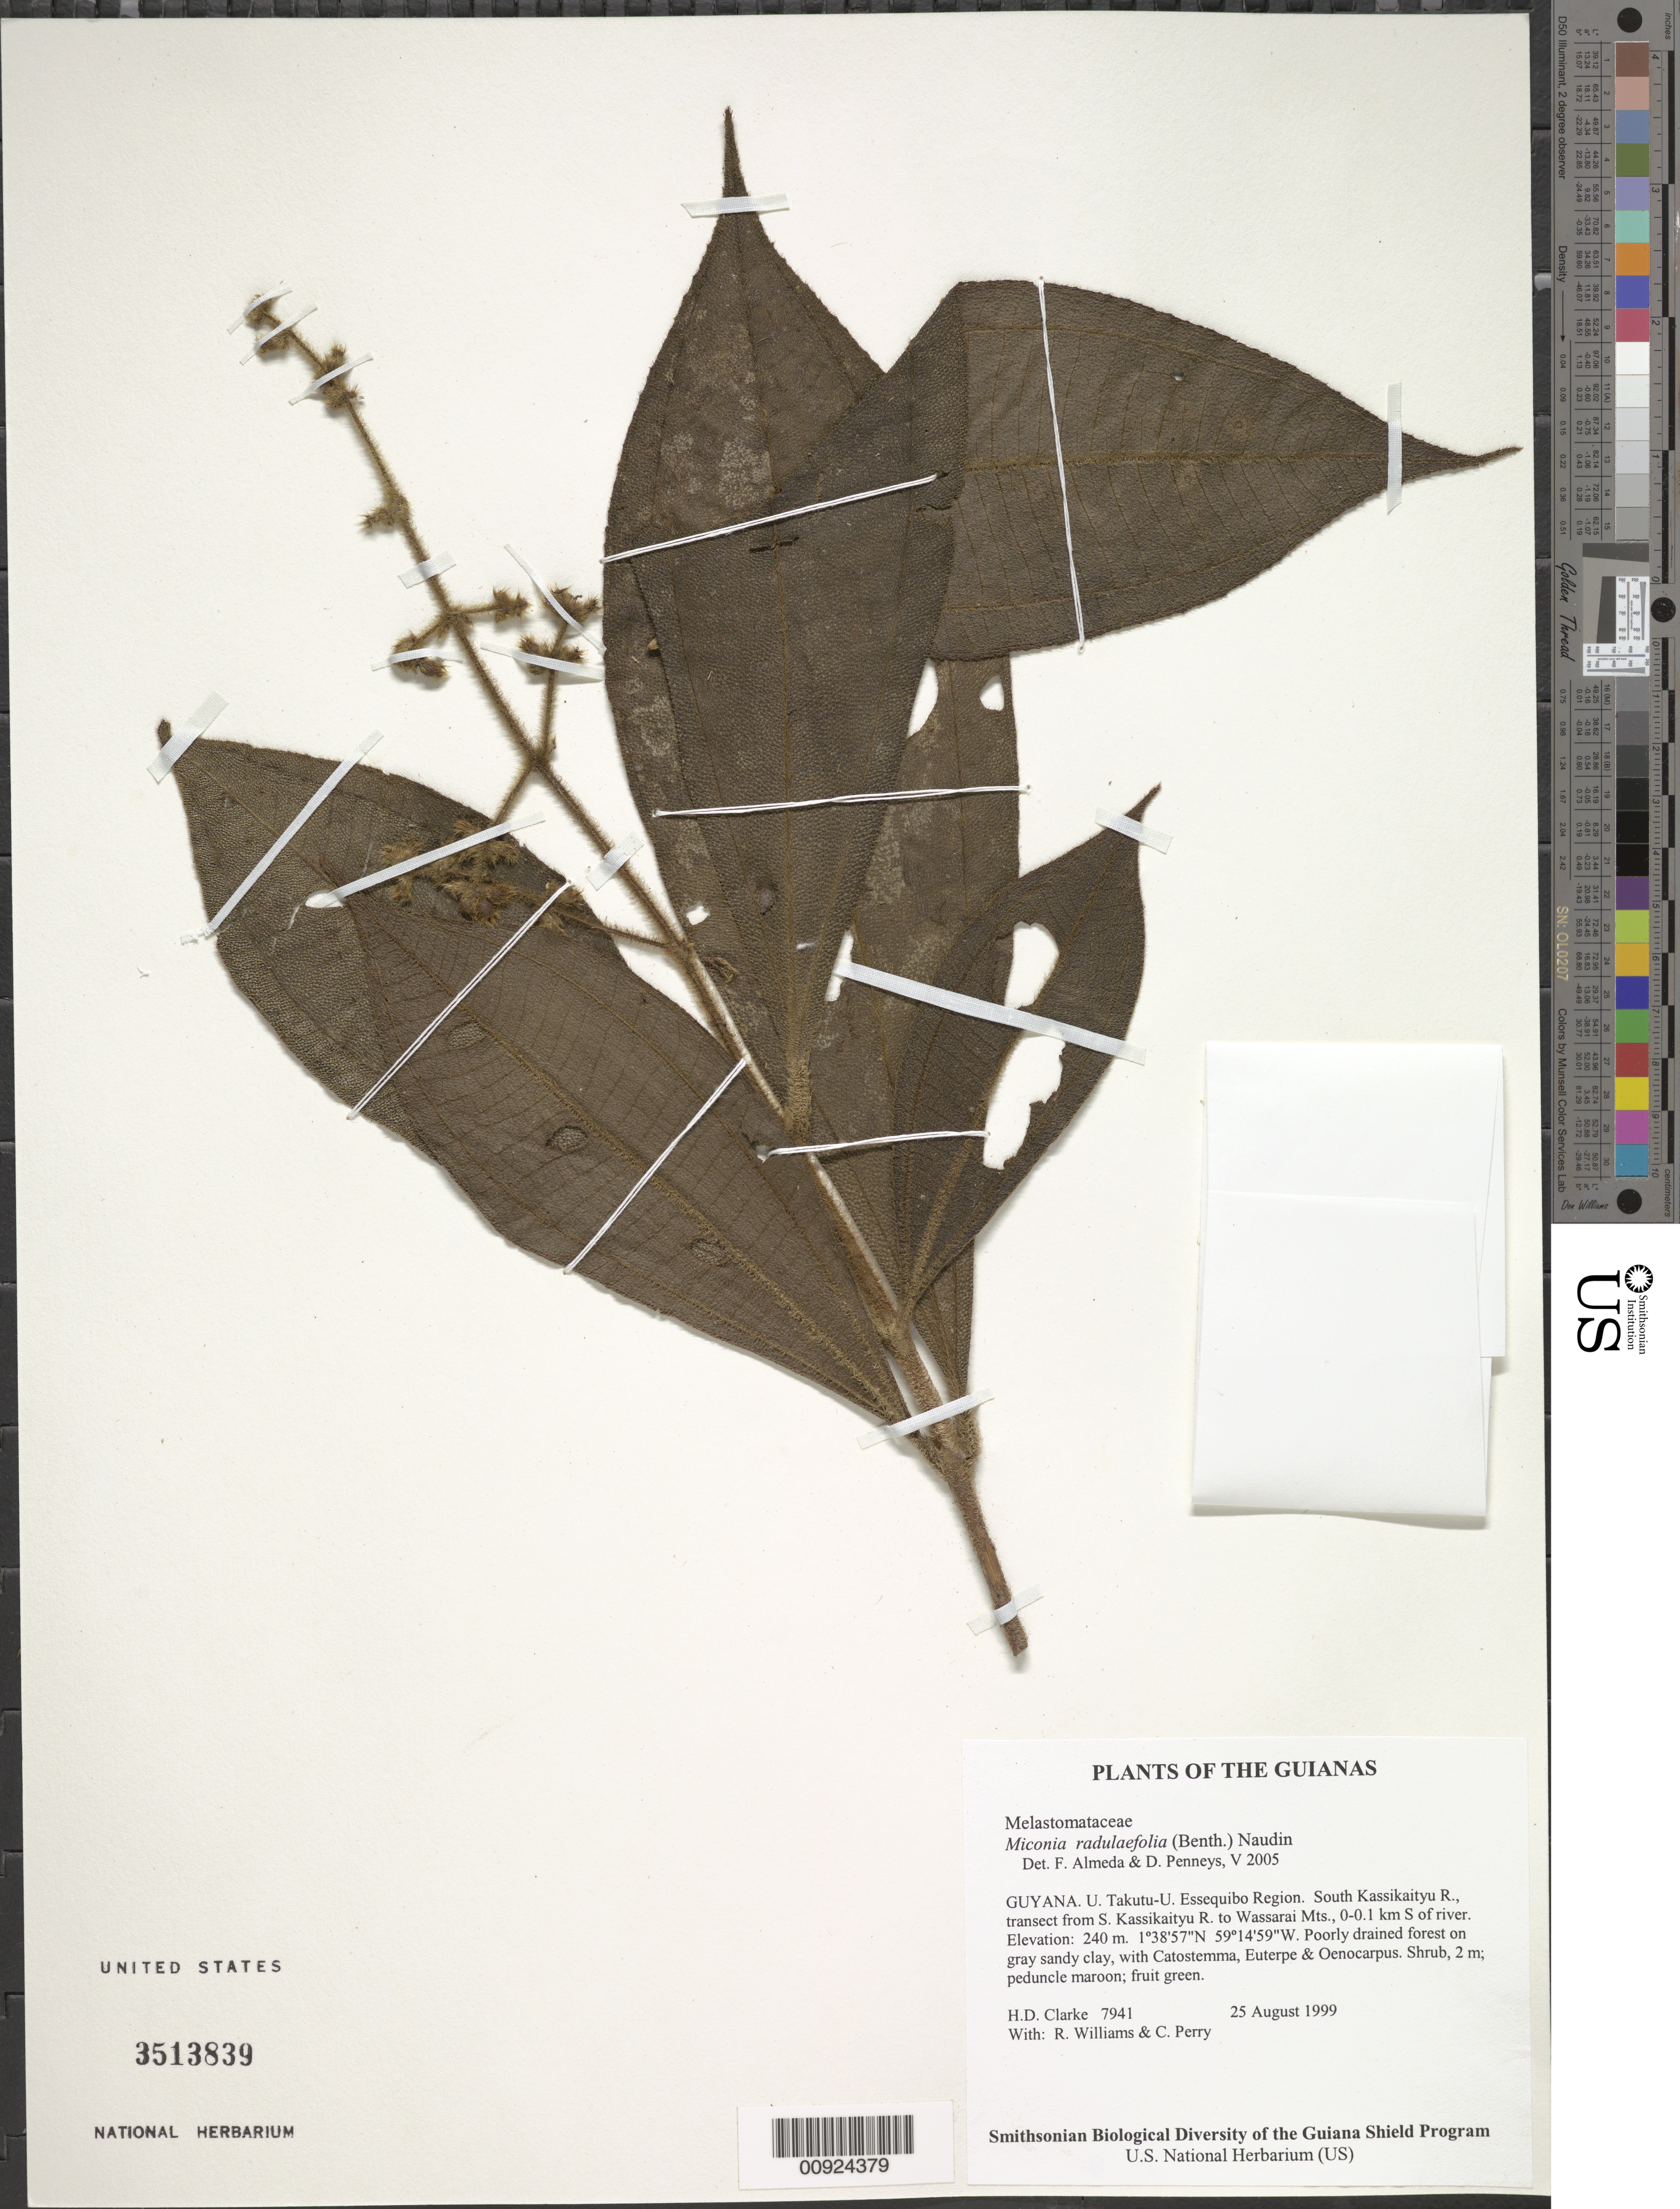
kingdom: Plantae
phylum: Tracheophyta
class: Magnoliopsida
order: Myrtales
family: Melastomataceae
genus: Miconia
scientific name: Miconia radulifolia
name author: (Benth.) Naudin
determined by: Almeda, F.; Penneys, D. S.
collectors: H. D. Clarke, R. Williams & C. Perry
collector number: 7941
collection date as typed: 25 August 1999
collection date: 1999-08-25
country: Guyana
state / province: U. Takutu-U. Essequibo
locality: South Kassikaityu R., transect from S. Kassikaityu R. to Wassarai Mts., 0-0.1 km S of river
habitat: Poorly drained forest on gray sandy clay, with Catostemma, Euterpe & Oenocarpus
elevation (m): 240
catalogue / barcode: US 3513839